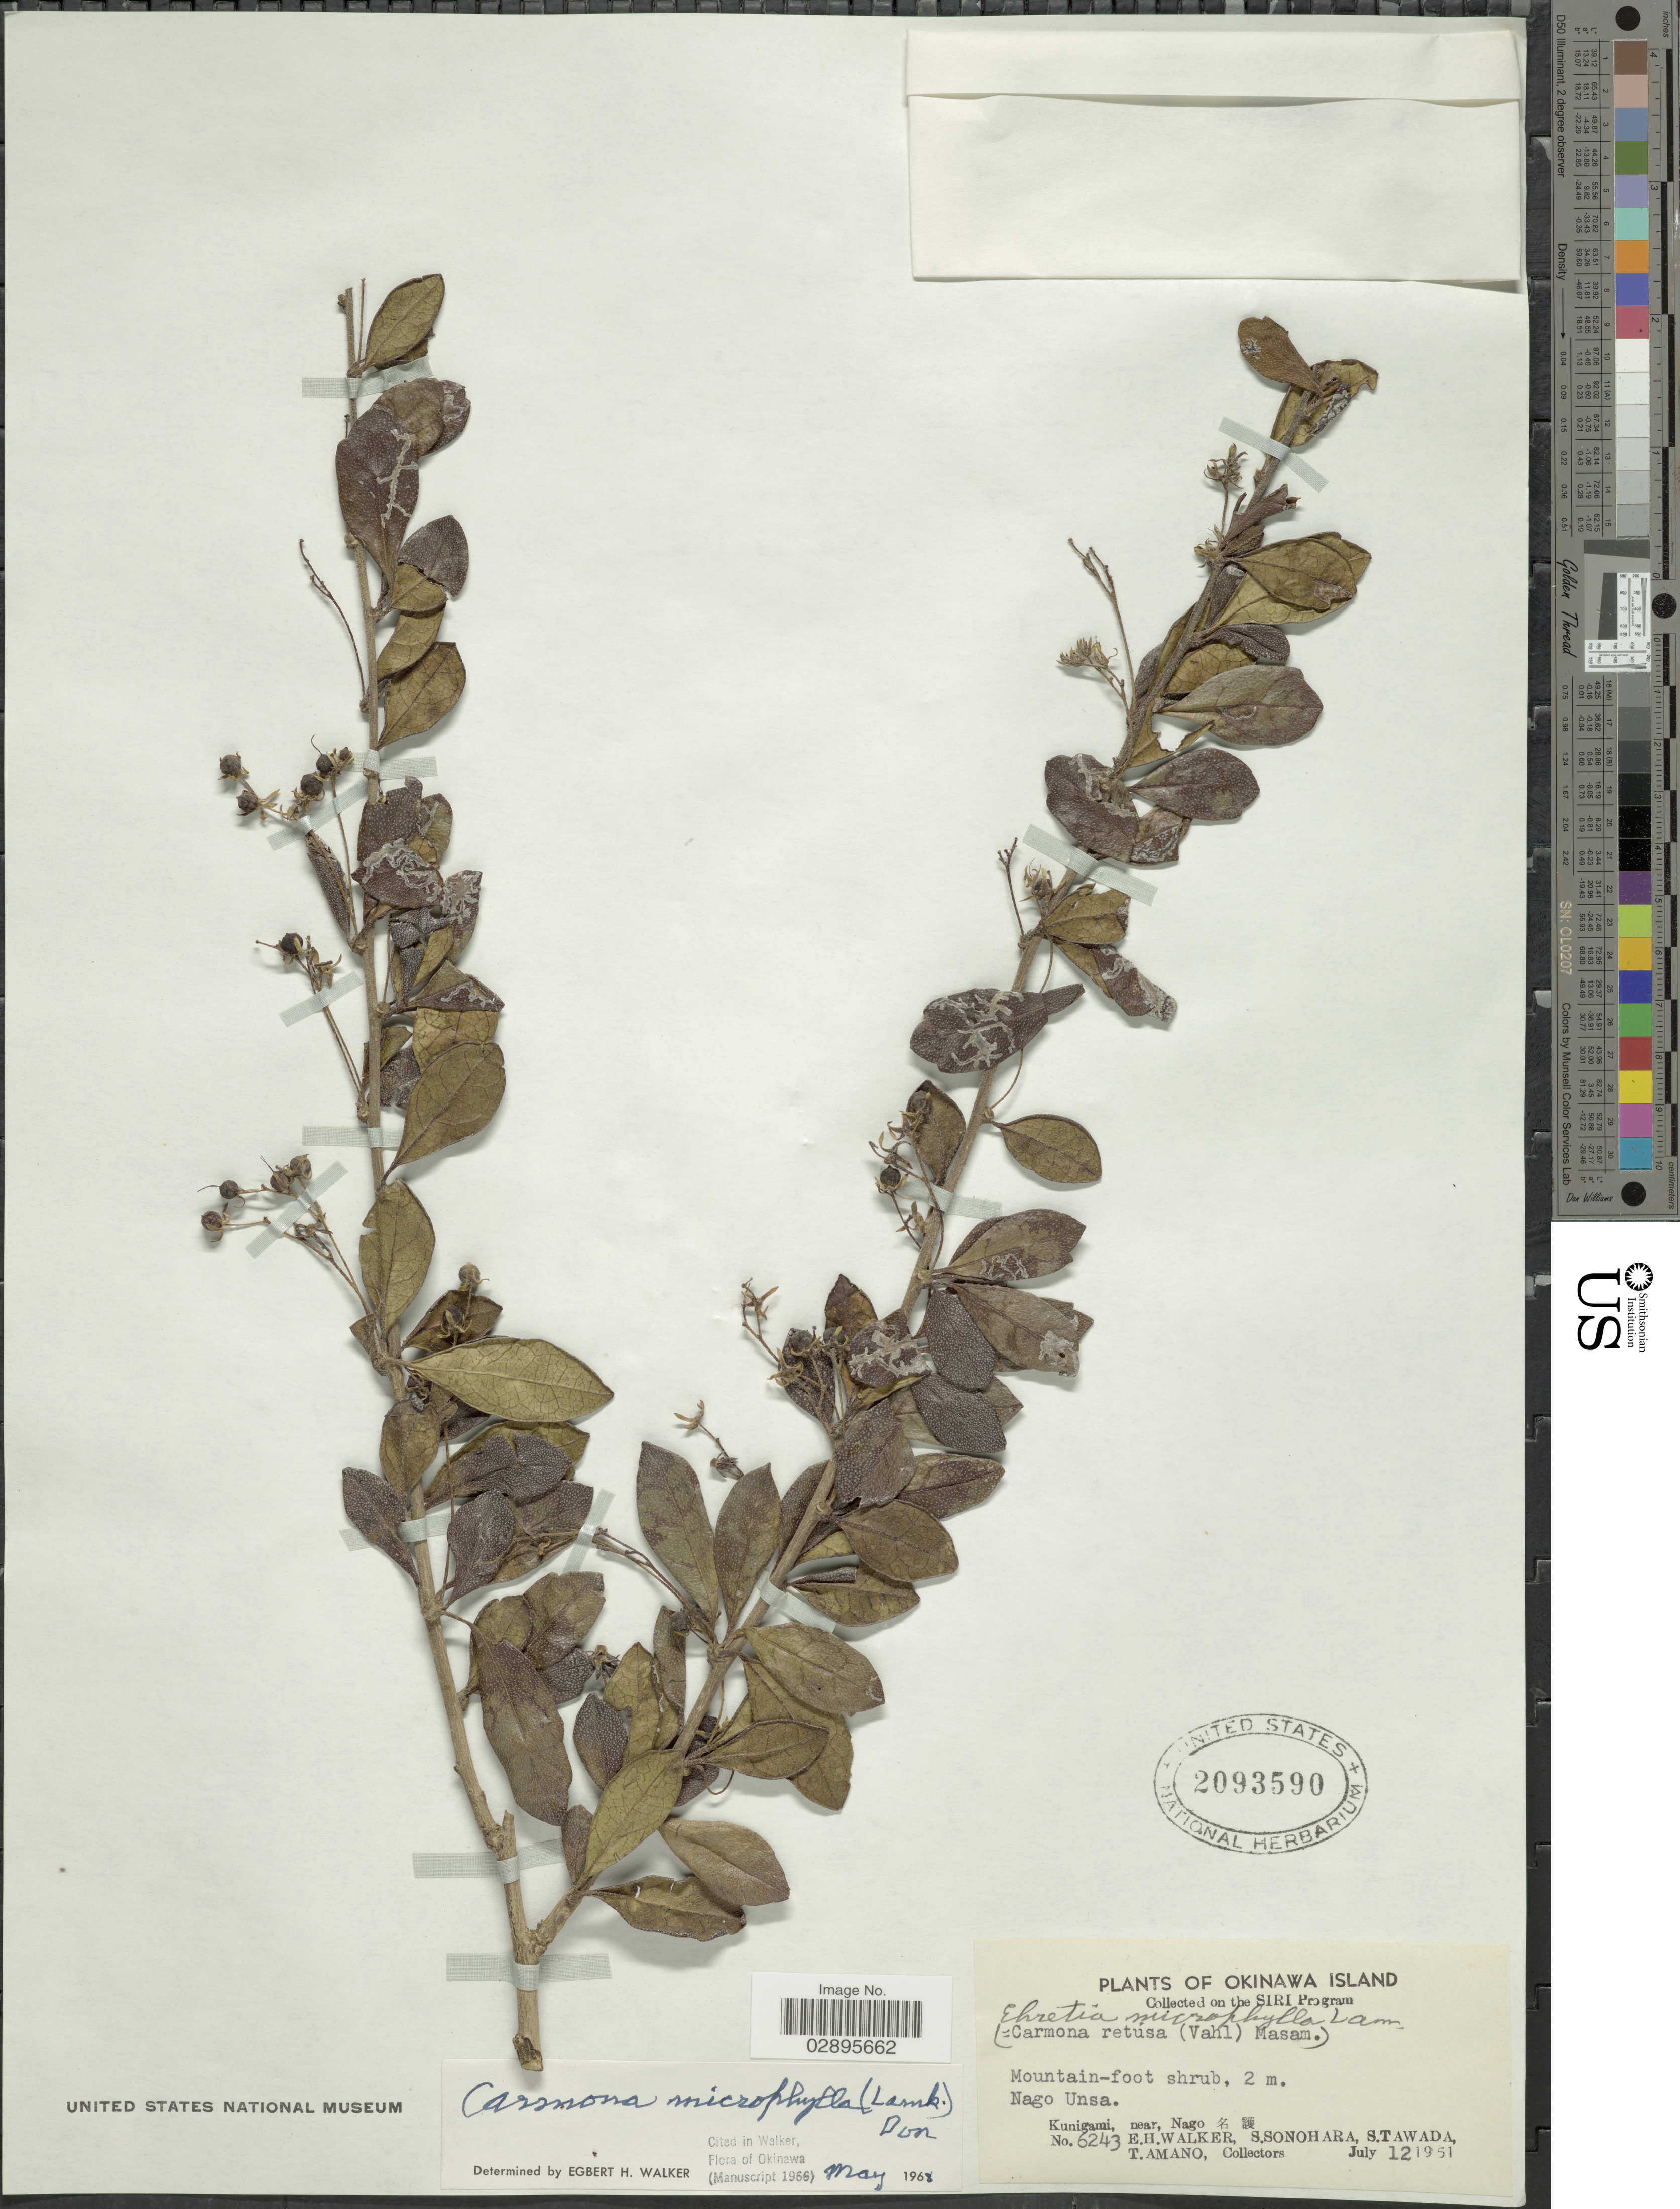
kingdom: Plantae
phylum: Tracheophyta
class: Magnoliopsida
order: Boraginales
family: Ehretiaceae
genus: Ehretia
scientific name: Ehretia microphylla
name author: Lam.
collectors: E. H. Walker, S. Sonohara, S. Tawada & T. Amano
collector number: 6243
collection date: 1951-07-12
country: Japan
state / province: Okinawa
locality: Okinawa Island. On the SIRI Program. [unsure placement] Nago Unsa. Kunigami, near Nago.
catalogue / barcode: US 2093590